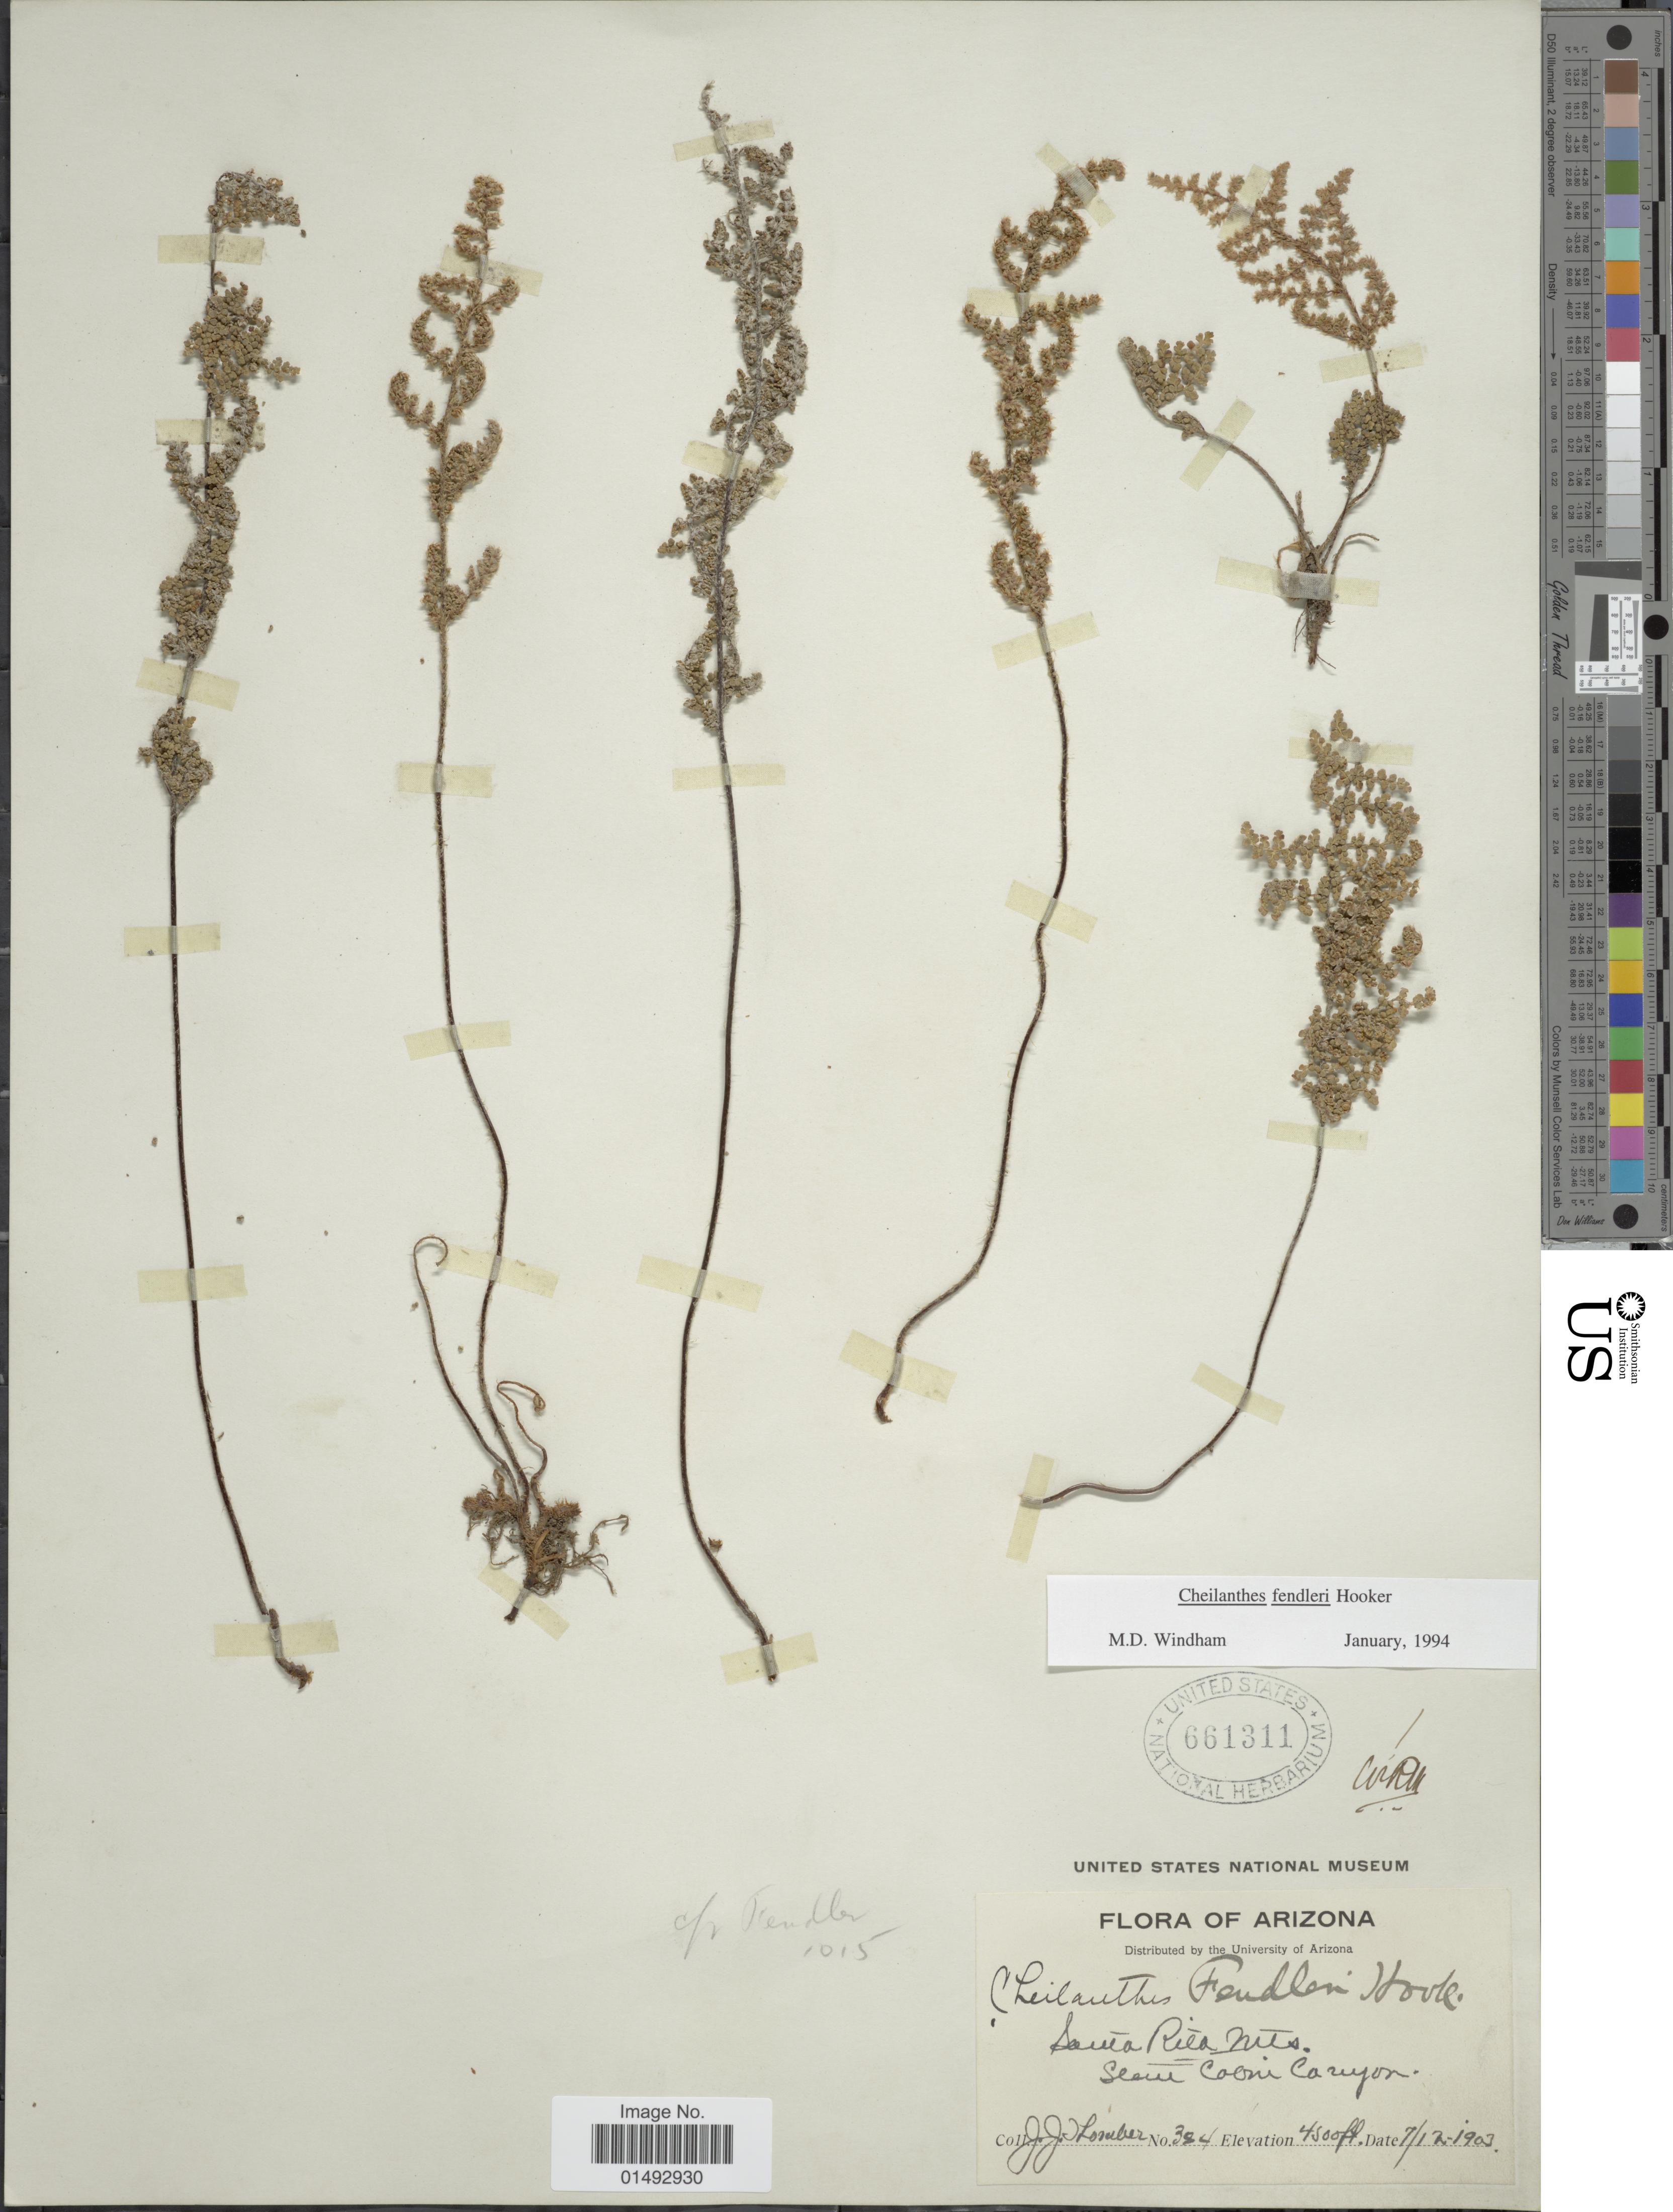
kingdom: Plantae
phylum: Tracheophyta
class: Polypodiopsida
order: Polypodiales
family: Pteridaceae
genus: Myriopteris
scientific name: Myriopteris fendleri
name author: (Hook.) E. Fourn.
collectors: J. Lomber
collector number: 384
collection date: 1903-12-07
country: United States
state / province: Arizona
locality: Santa Rita Mts, Seem Cabin Canyon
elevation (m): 1372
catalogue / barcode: US 661311